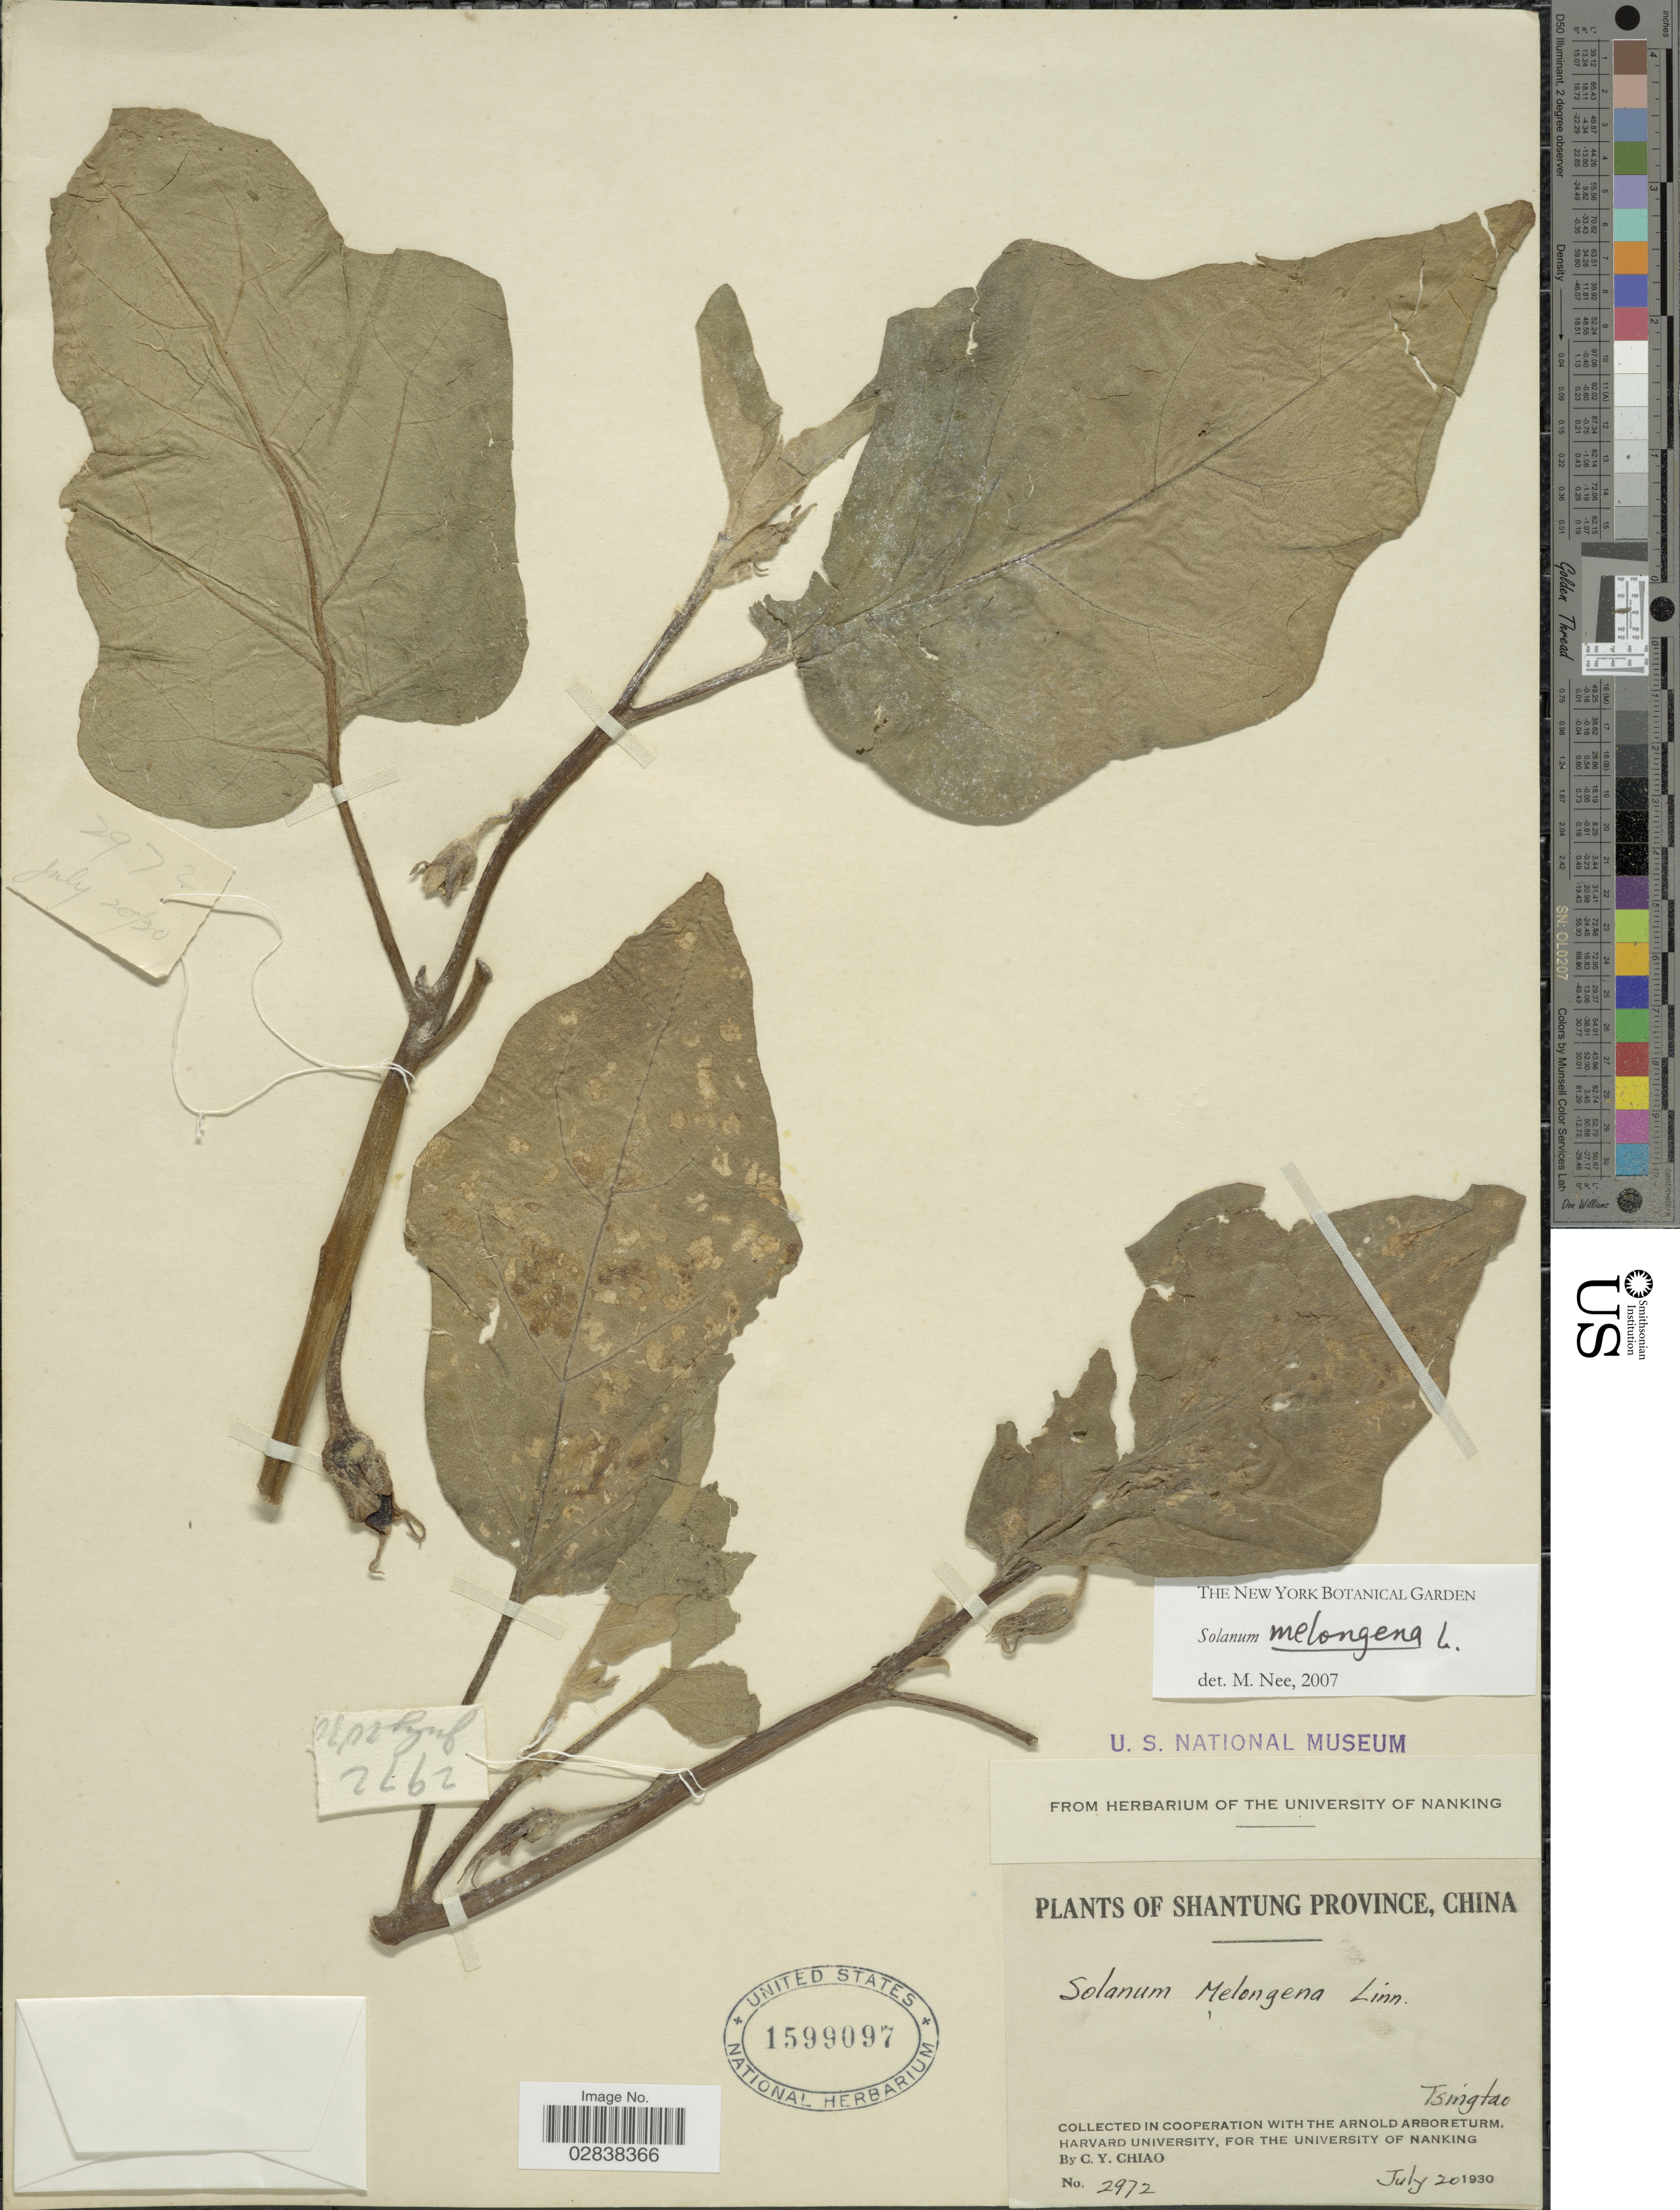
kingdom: Plantae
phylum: Tracheophyta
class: Magnoliopsida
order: Solanales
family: Solanaceae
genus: Solanum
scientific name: Solanum melongena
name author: L.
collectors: C. Y. Chiao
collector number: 2972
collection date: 1930-07-20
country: China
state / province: Shandong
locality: Shantung Province, Tsingtao.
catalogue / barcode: US 1599097